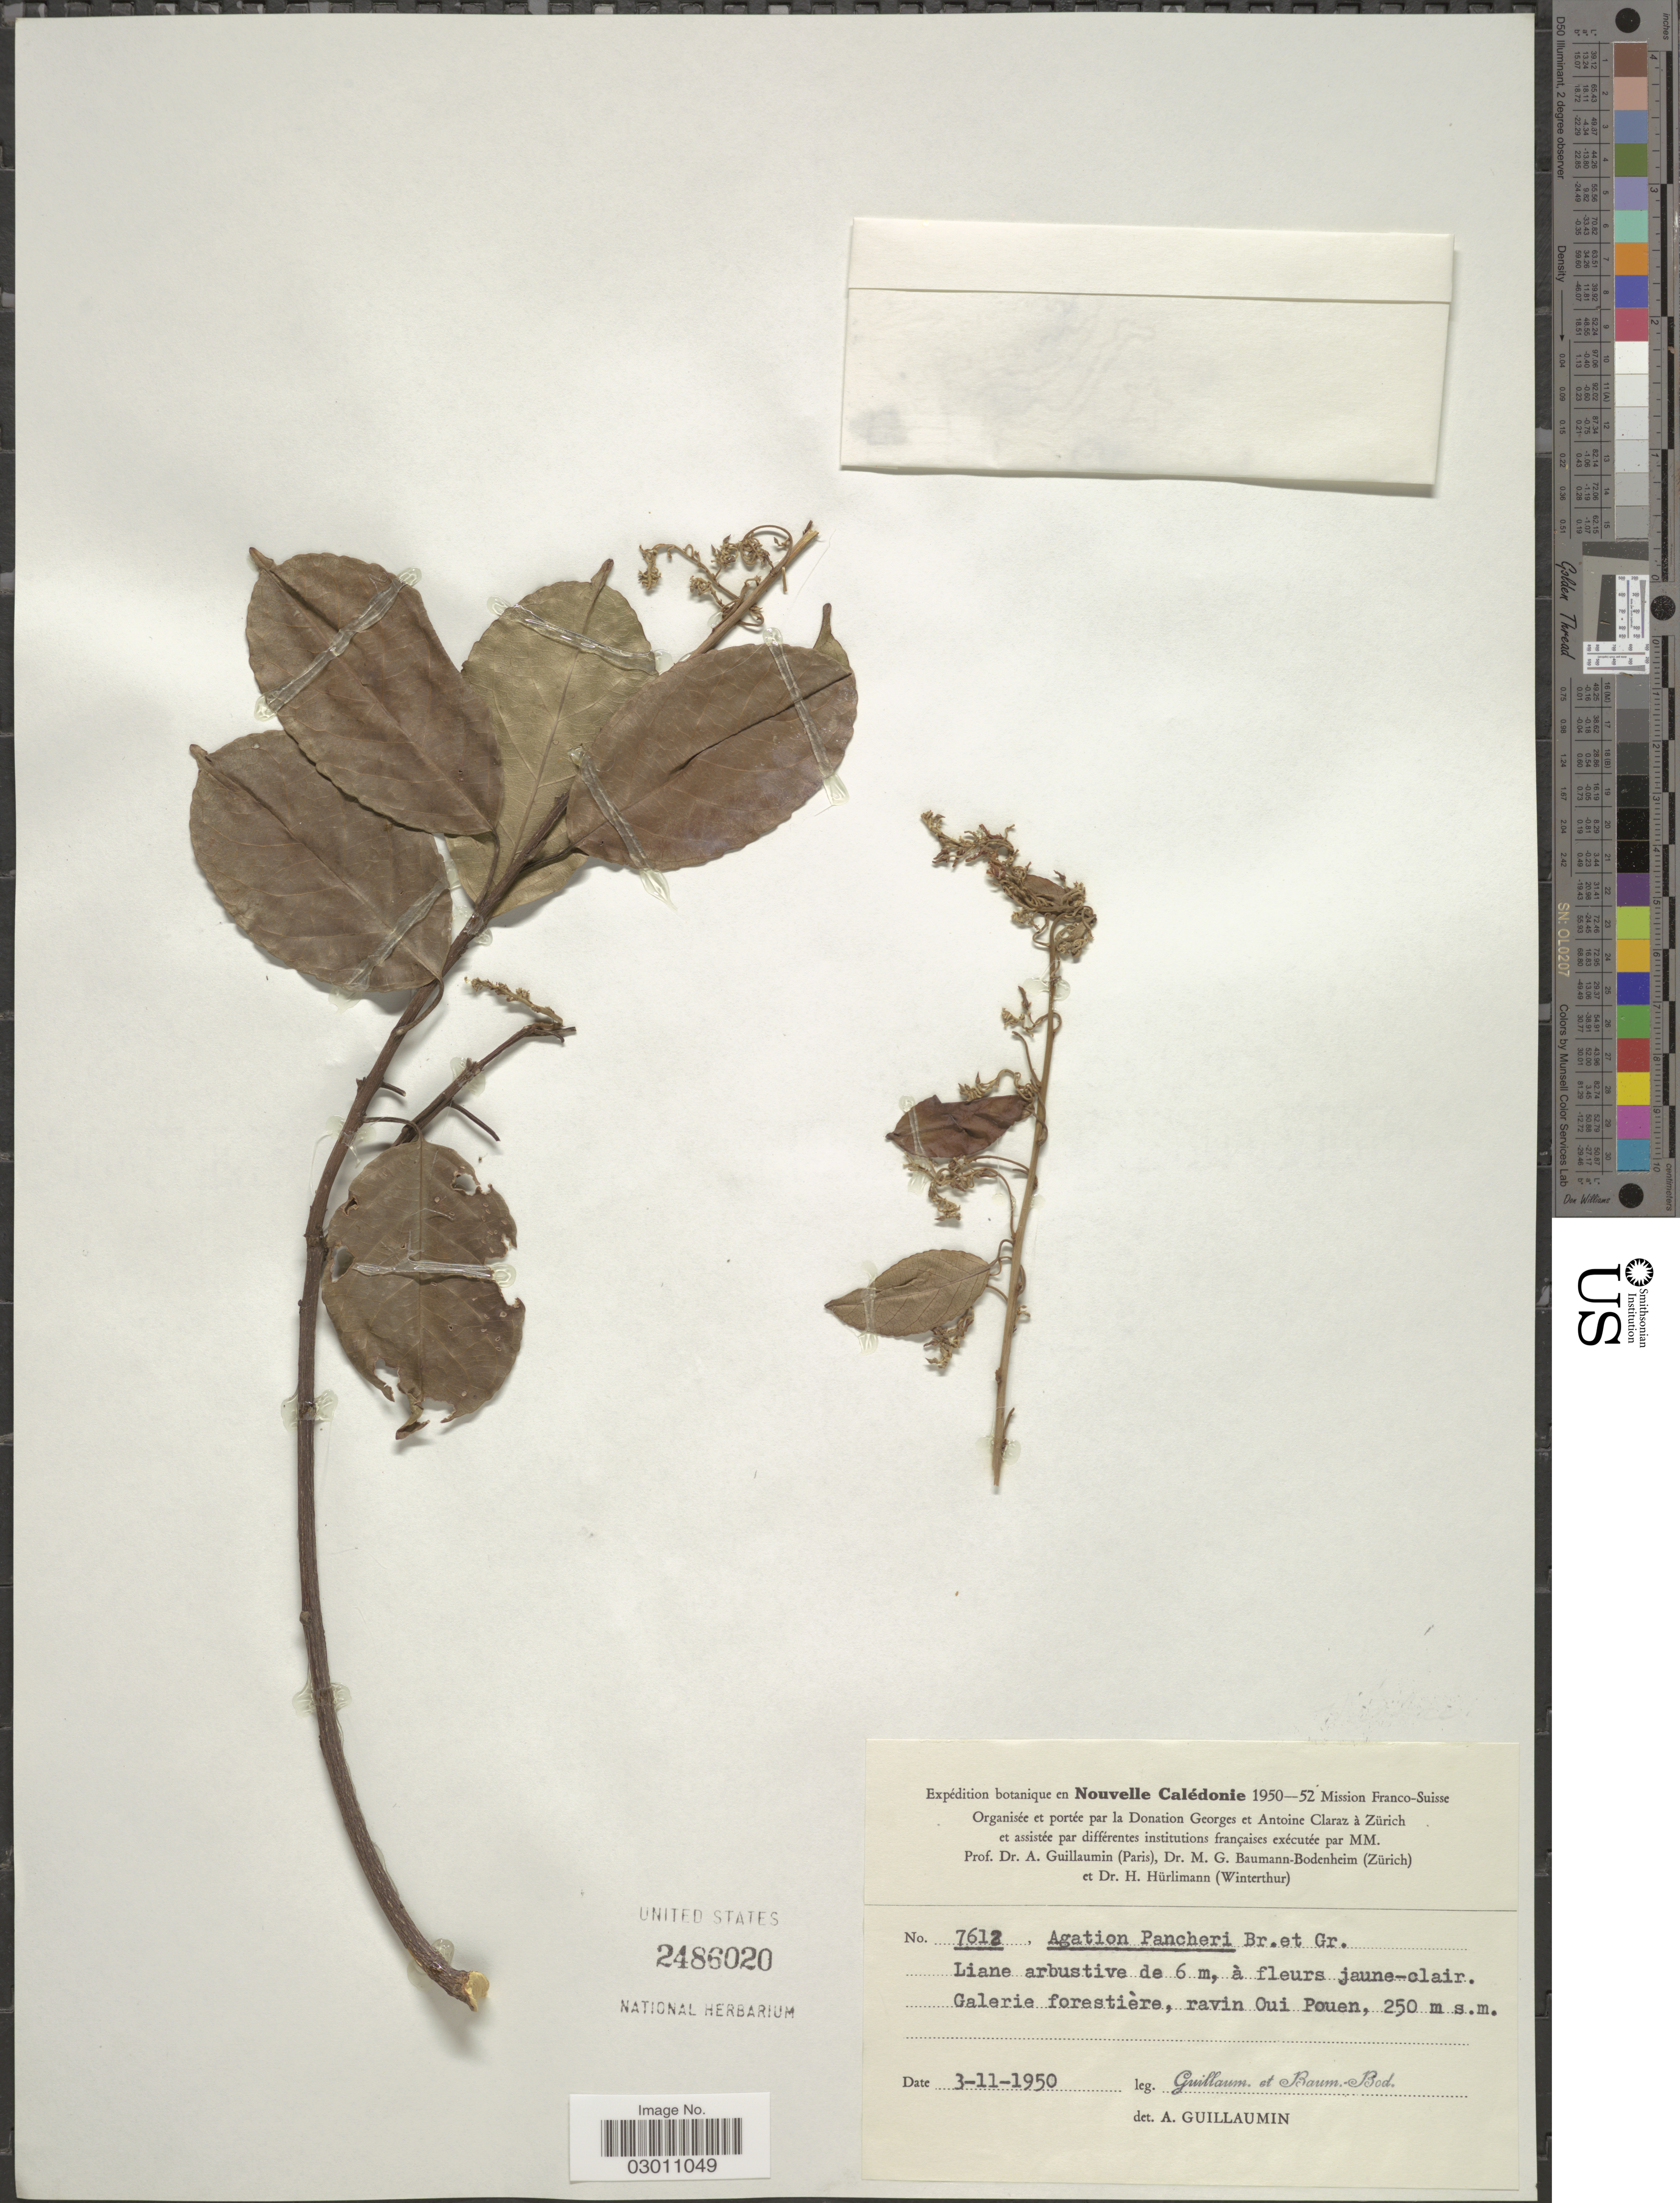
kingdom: Plantae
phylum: Tracheophyta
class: Magnoliopsida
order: Malpighiales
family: Violaceae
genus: Agatea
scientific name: Agatea pancheri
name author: (Brongn.) K. Schum. ex Melch.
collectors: A. Guillaumin & M. G. Baumann-Bodenheim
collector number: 7612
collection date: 1950-11-03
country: New Caledonia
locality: Nouvelle Calédonie. Galerie forestière, ravin Oui Pouen.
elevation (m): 250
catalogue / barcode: US 2486020